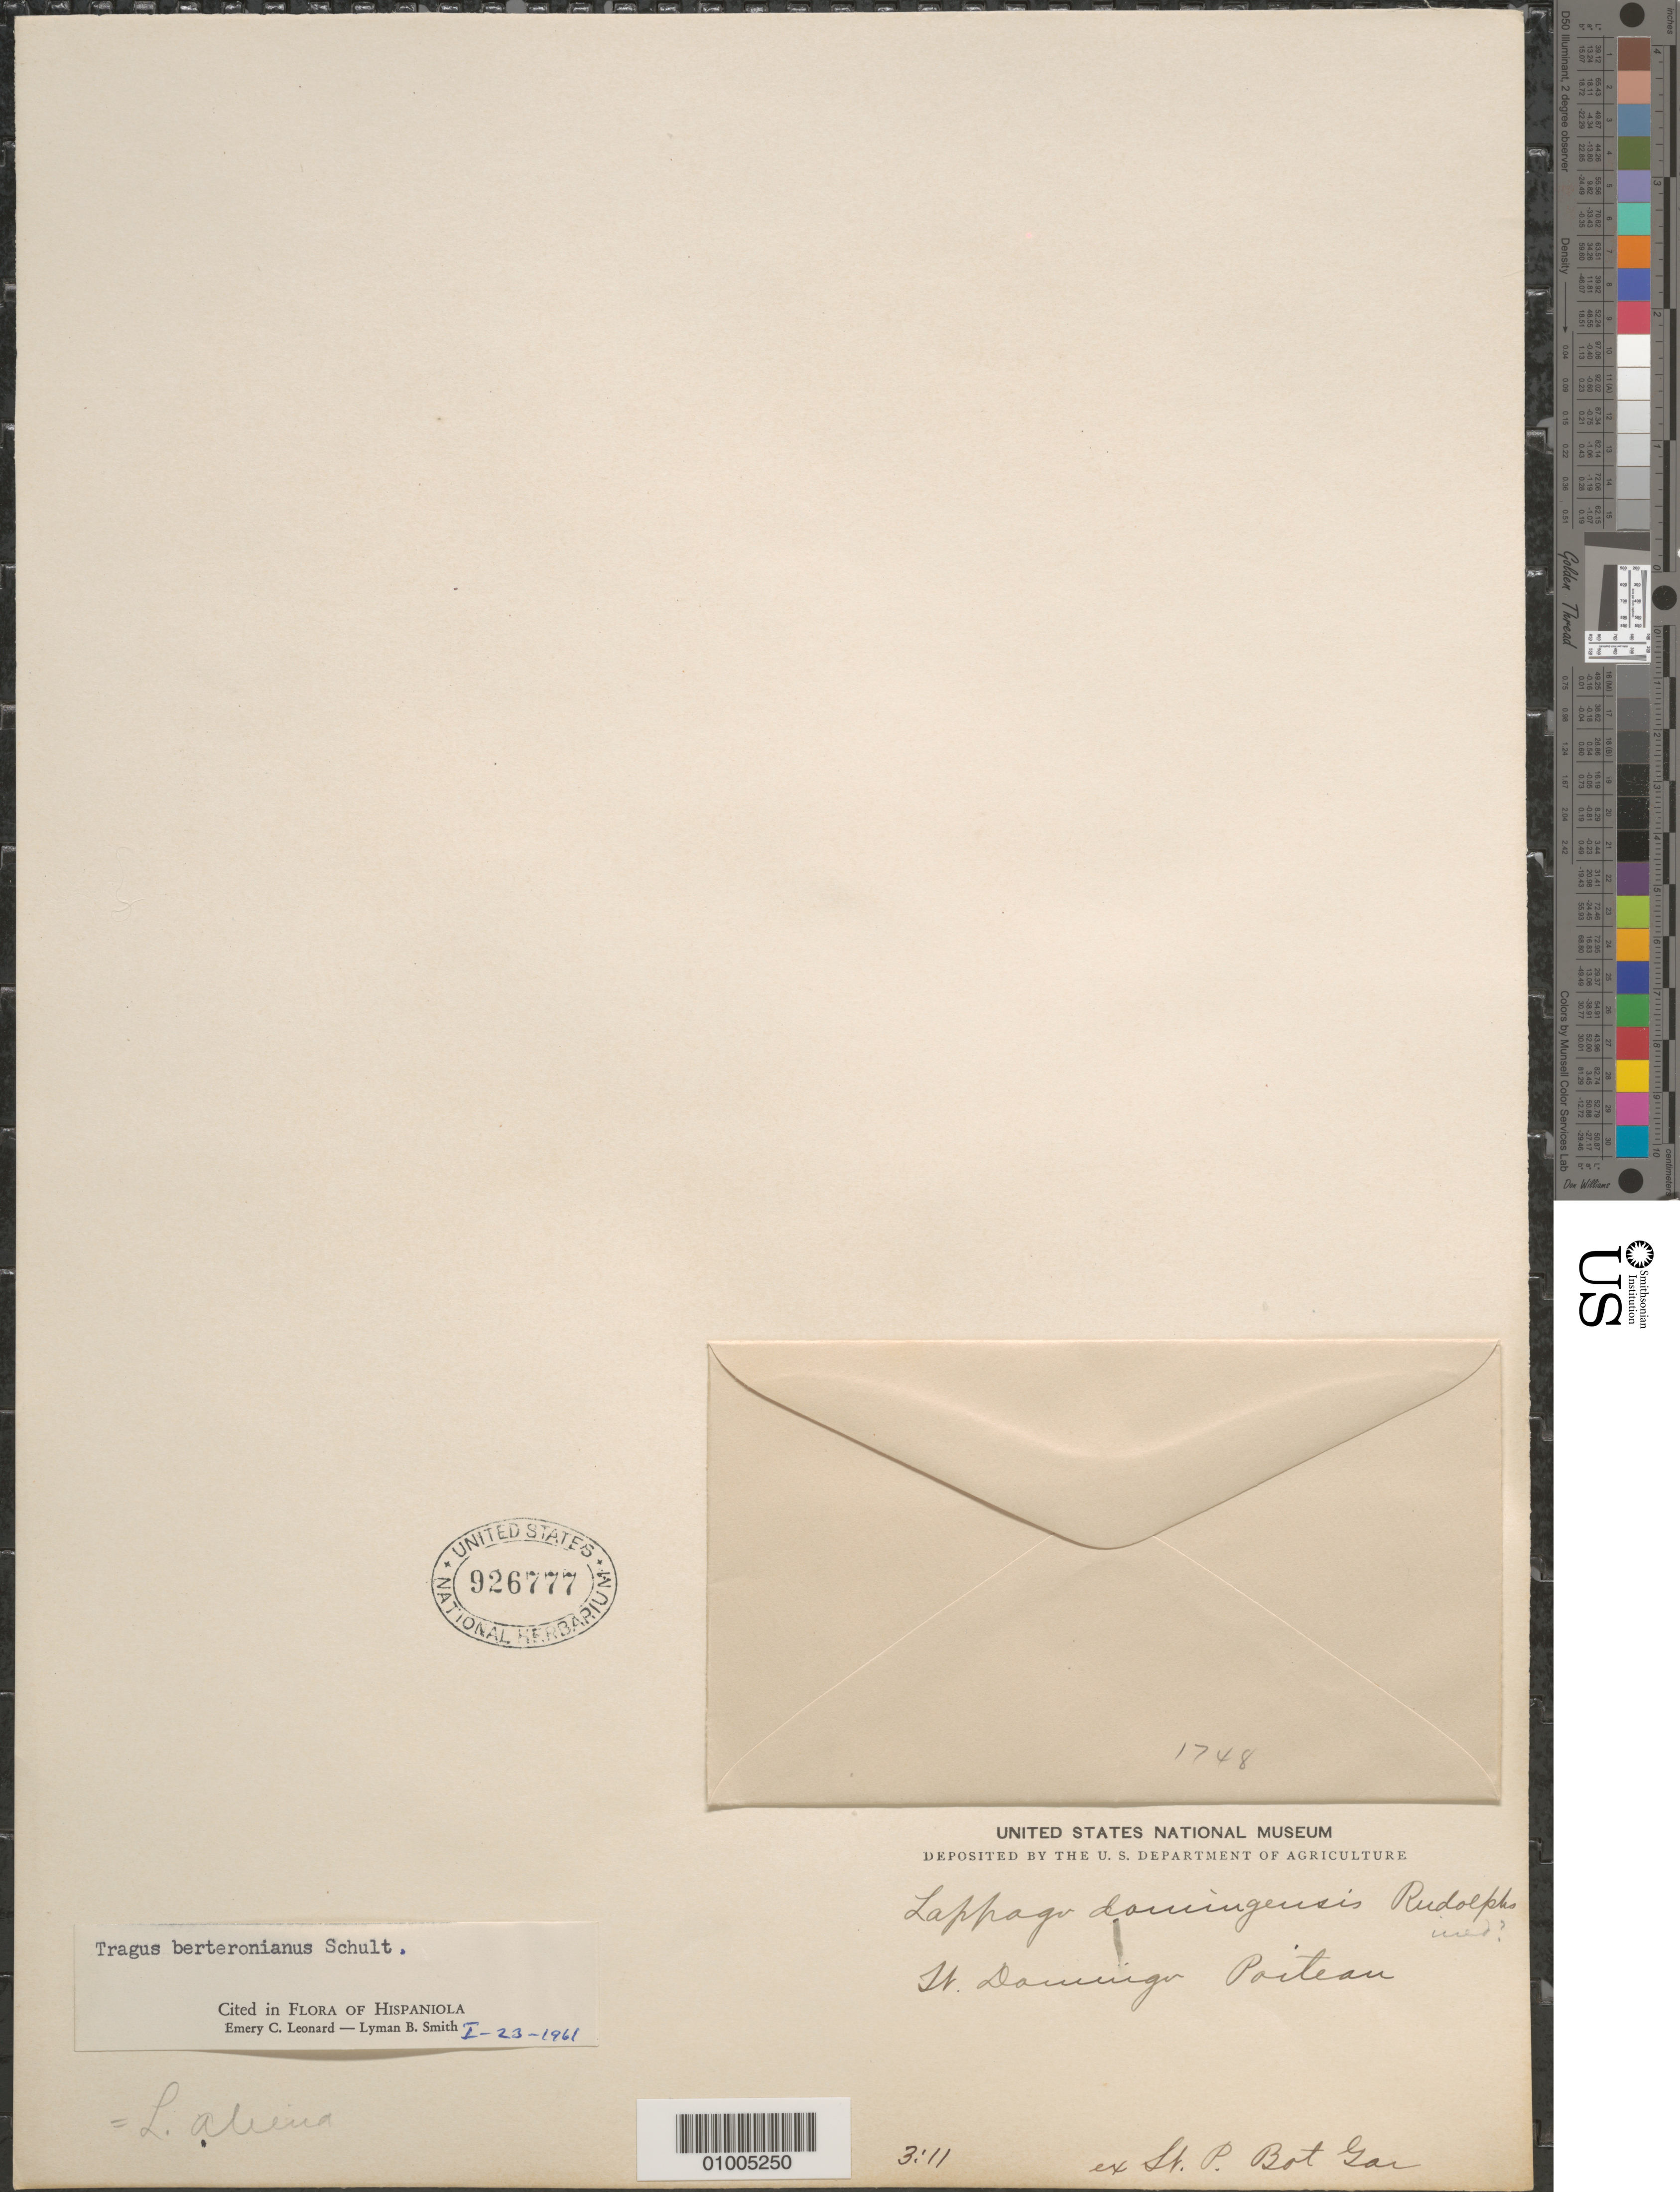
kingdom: Plantae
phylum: Tracheophyta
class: Liliopsida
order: Poales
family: Poaceae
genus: Tragus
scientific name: Tragus berteronianus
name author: Schult.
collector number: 1748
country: Dominican Republic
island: Hispaniola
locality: St. Domingo Paiteau.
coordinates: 0 N, 0 E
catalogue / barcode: US 926777